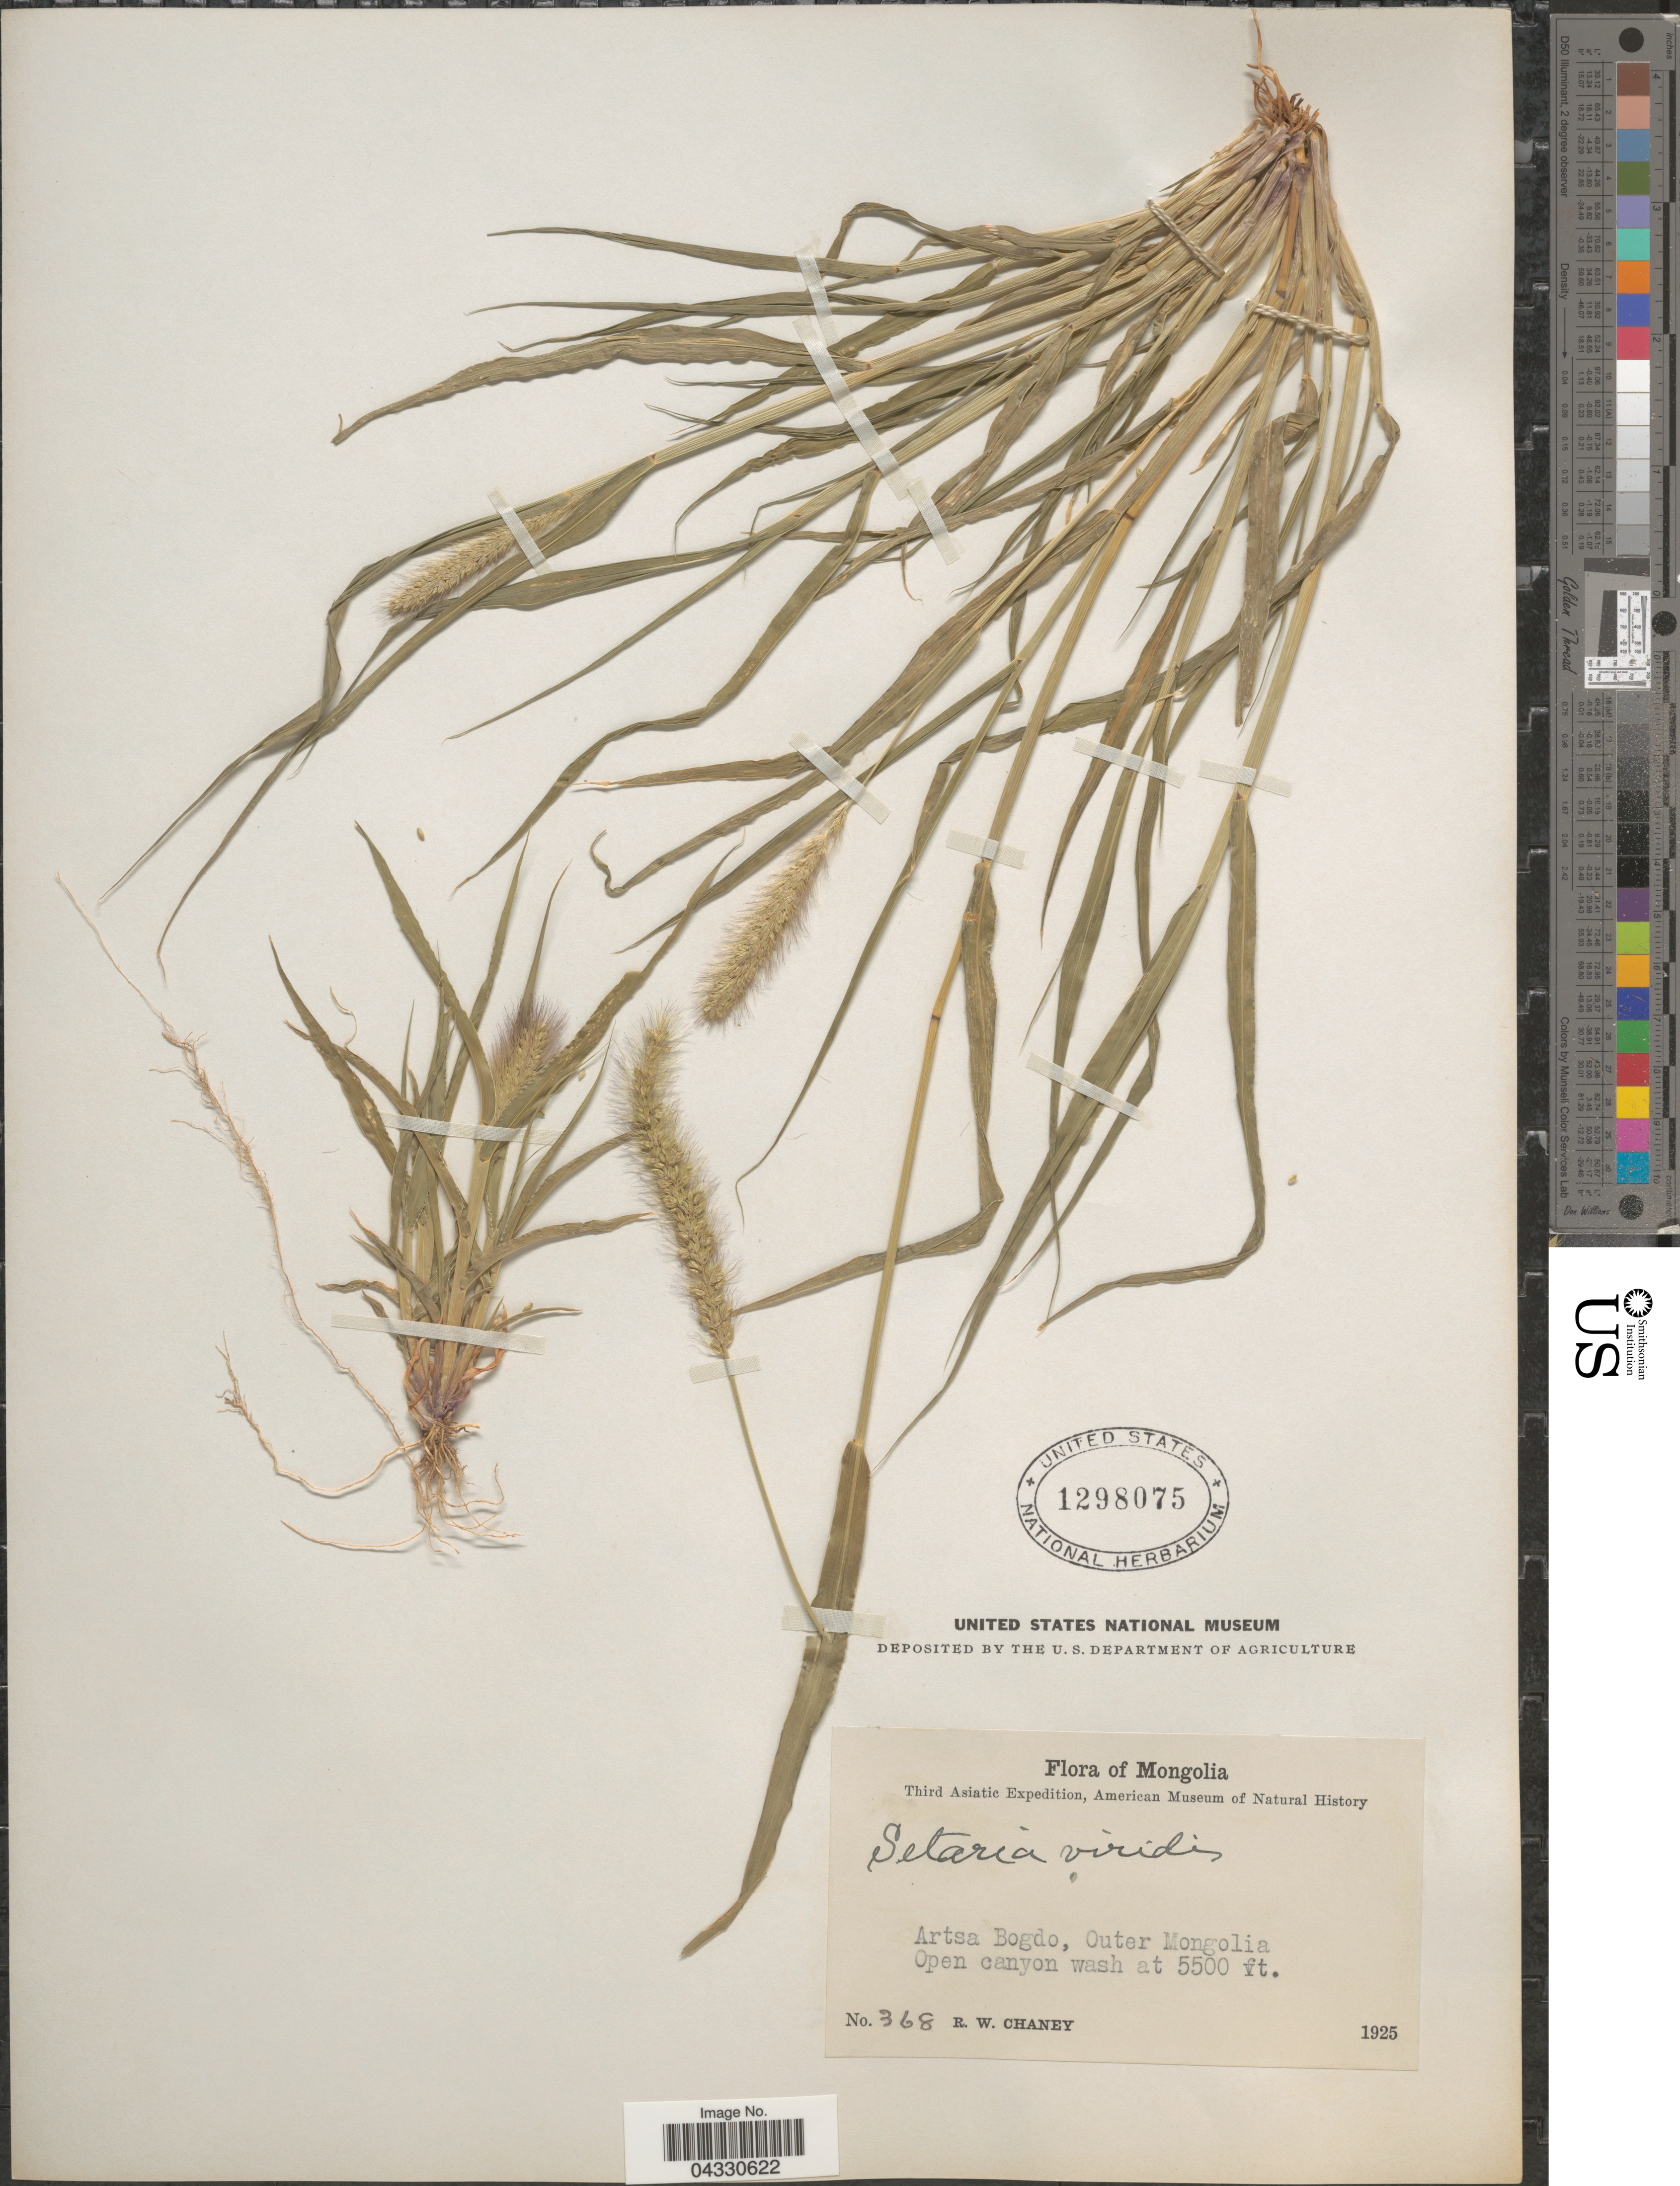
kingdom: Plantae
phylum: Tracheophyta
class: Liliopsida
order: Poales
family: Poaceae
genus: Setaria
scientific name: Setaria viridis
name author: (L.) P. Beauv.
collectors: R. Chaney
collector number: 368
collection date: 1925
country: Mongolia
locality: Third Asiatic Expedition. Artsa Bogdo, Outer Mongolia. Open canyon wash.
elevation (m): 1676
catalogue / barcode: US 1298075